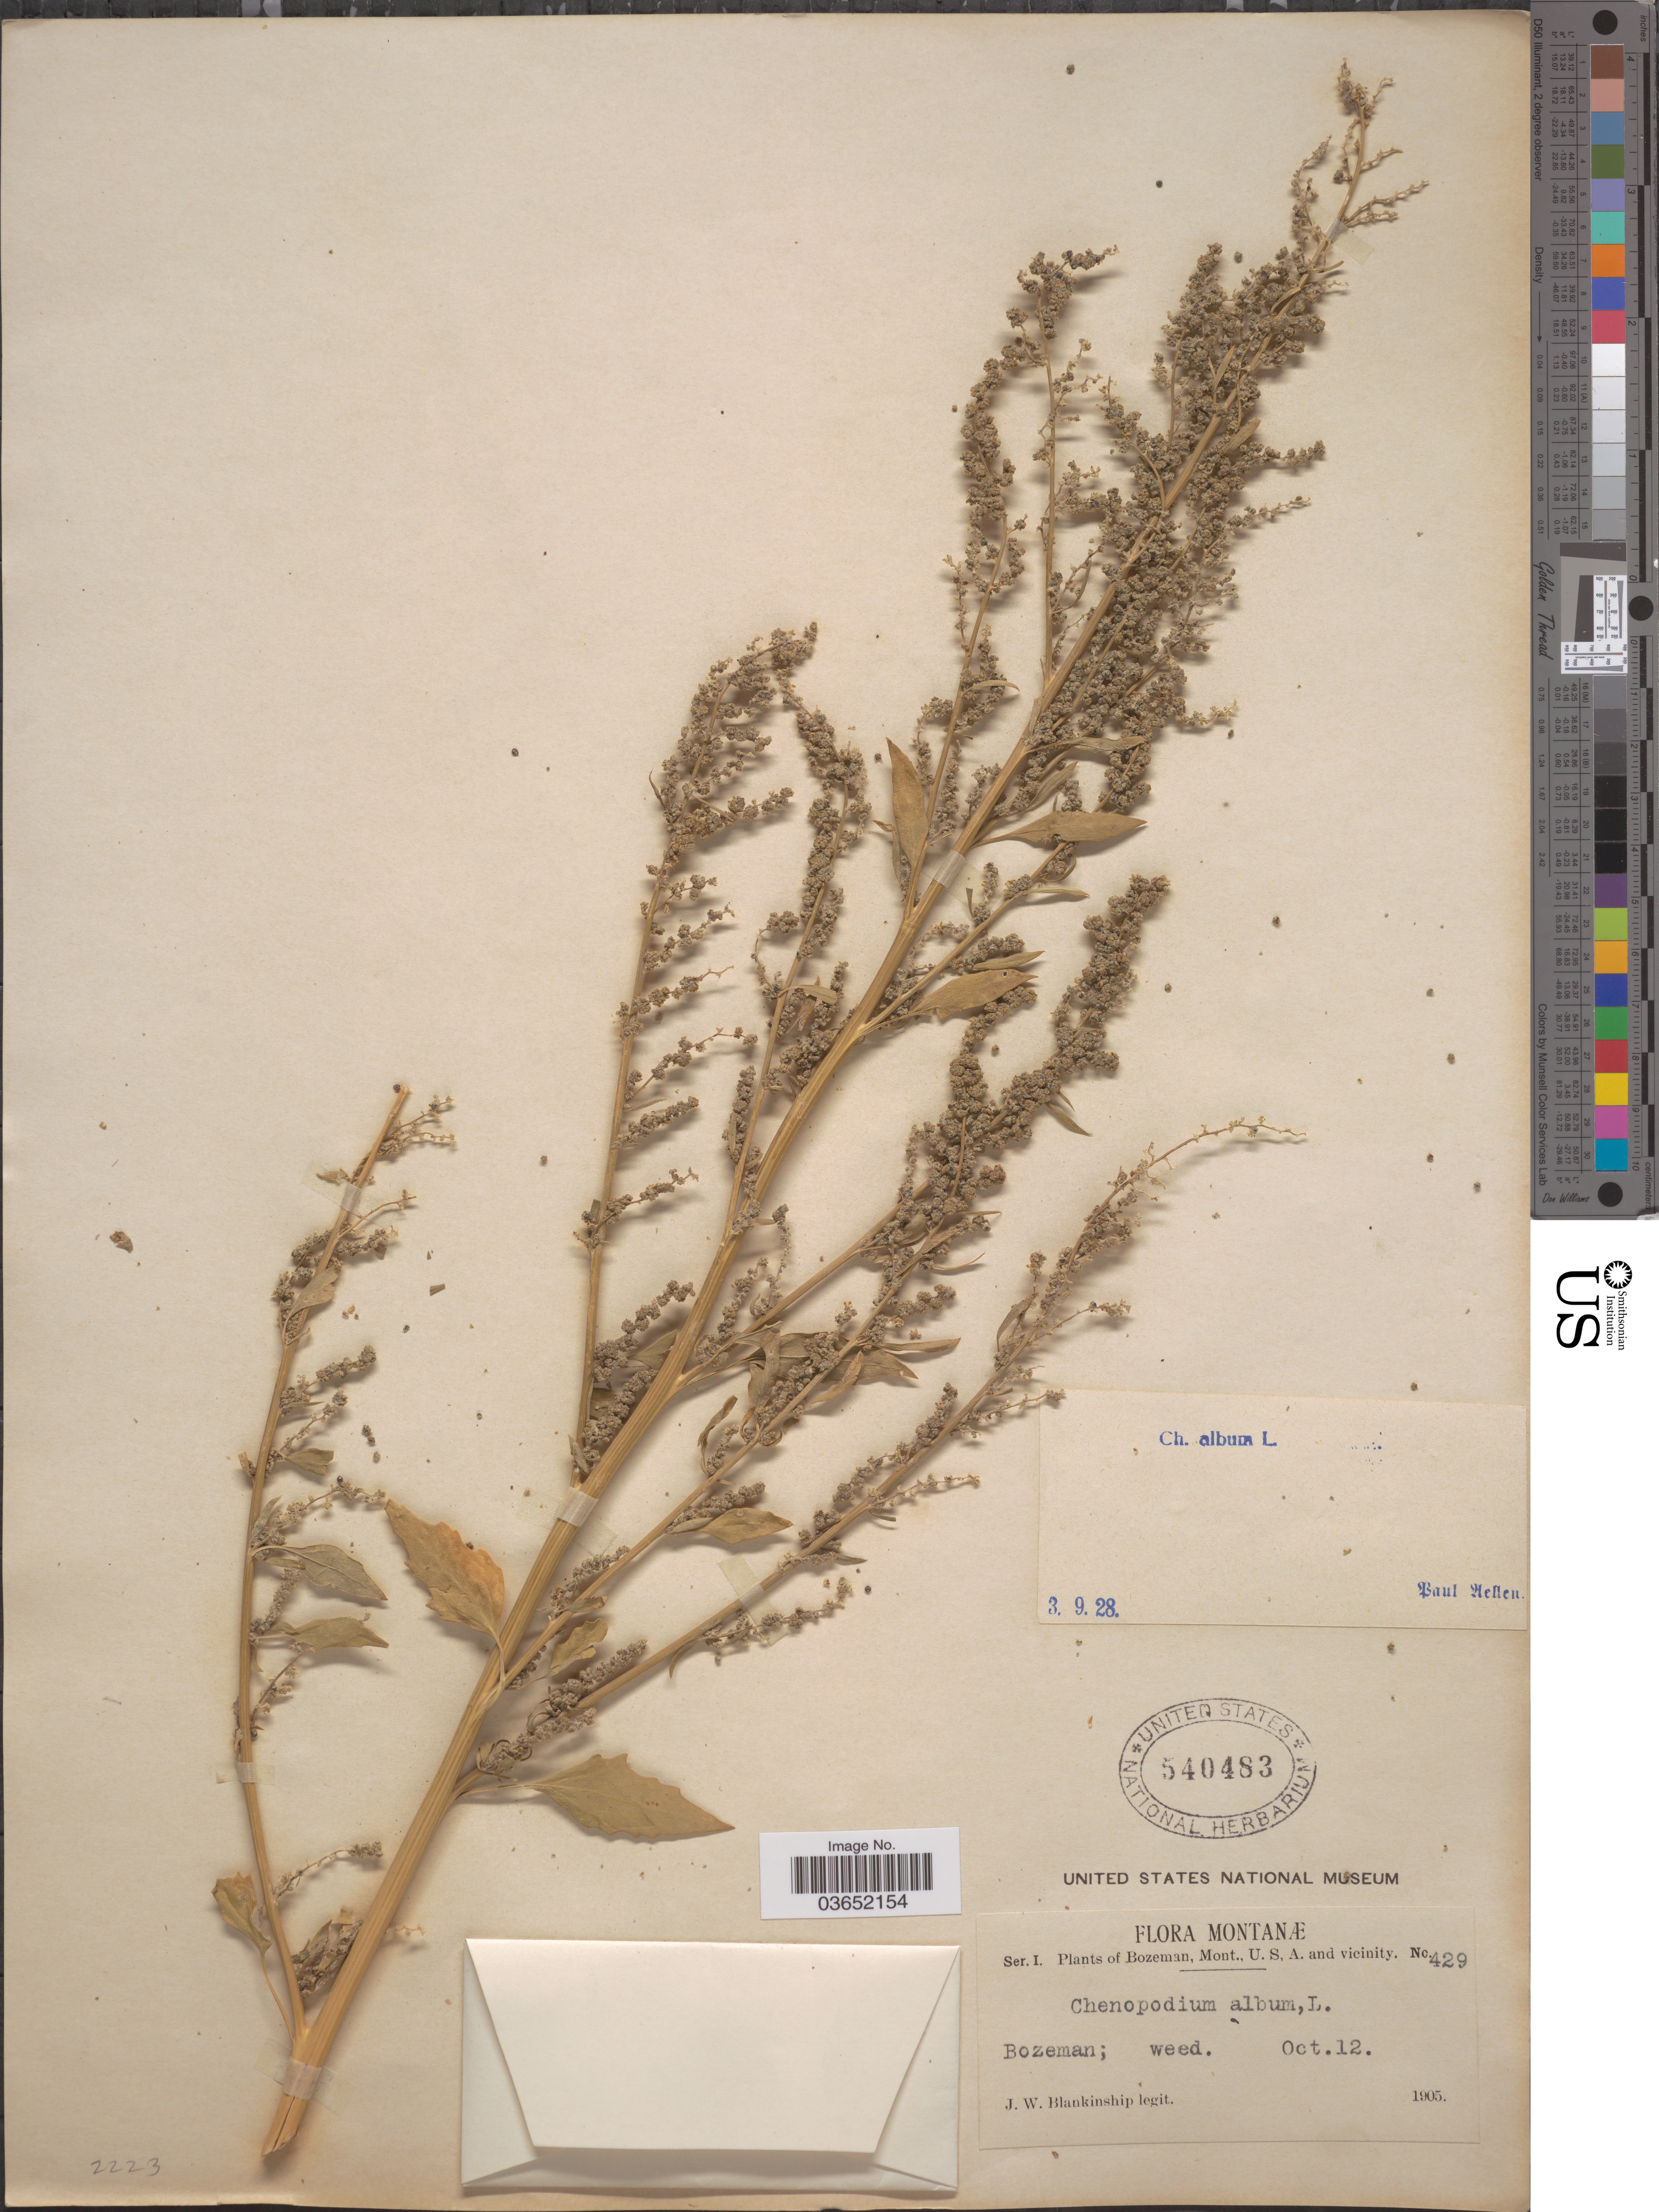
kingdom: Plantae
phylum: Tracheophyta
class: Magnoliopsida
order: Caryophyllales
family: Amaranthaceae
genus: Chenopodium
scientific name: Chenopodium album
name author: L.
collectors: J. W. Blankinship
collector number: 429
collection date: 1905-10-12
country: United States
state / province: Montana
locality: Bozeman, and vicinity.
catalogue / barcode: US 540483